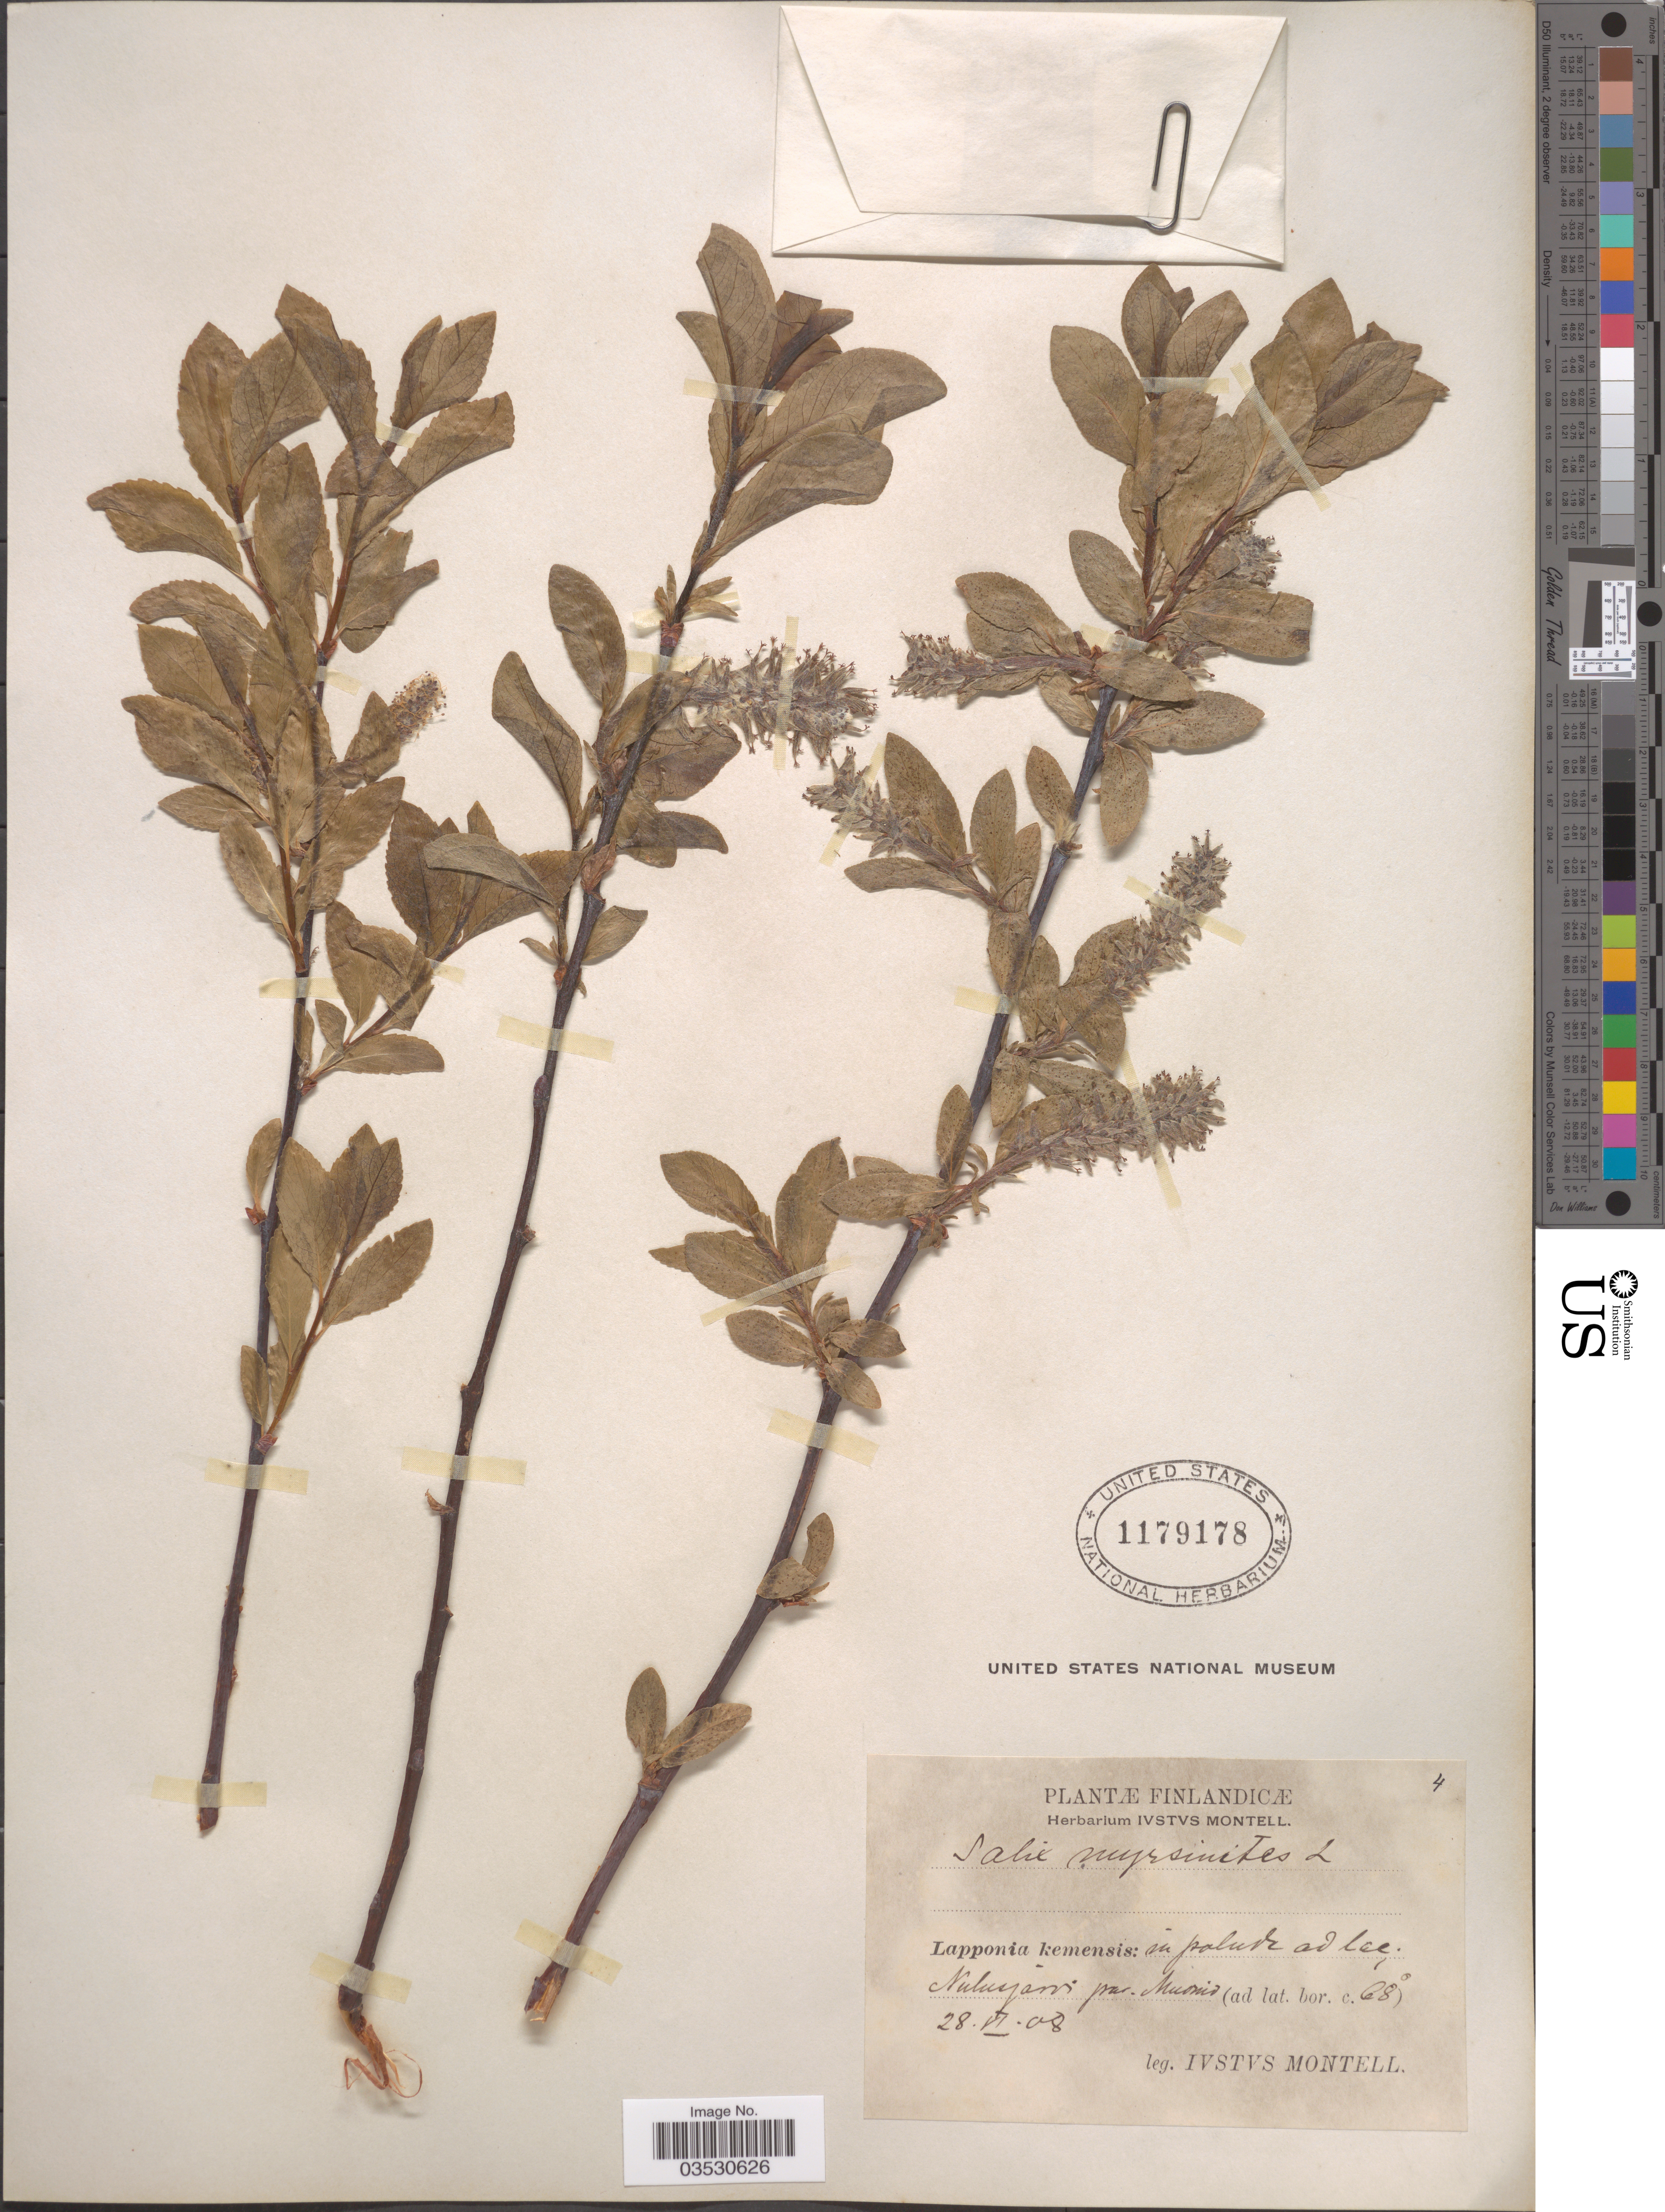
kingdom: Plantae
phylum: Tracheophyta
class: Magnoliopsida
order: Malpighiales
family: Salicaceae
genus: Salix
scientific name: Salix myrsinites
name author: L.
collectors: I. Montell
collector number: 4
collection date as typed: Transcribed d/m/y: 28/6/8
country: Finland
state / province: Lappi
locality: Lake Nulusjärvi, outside Muonio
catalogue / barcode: US 1179178